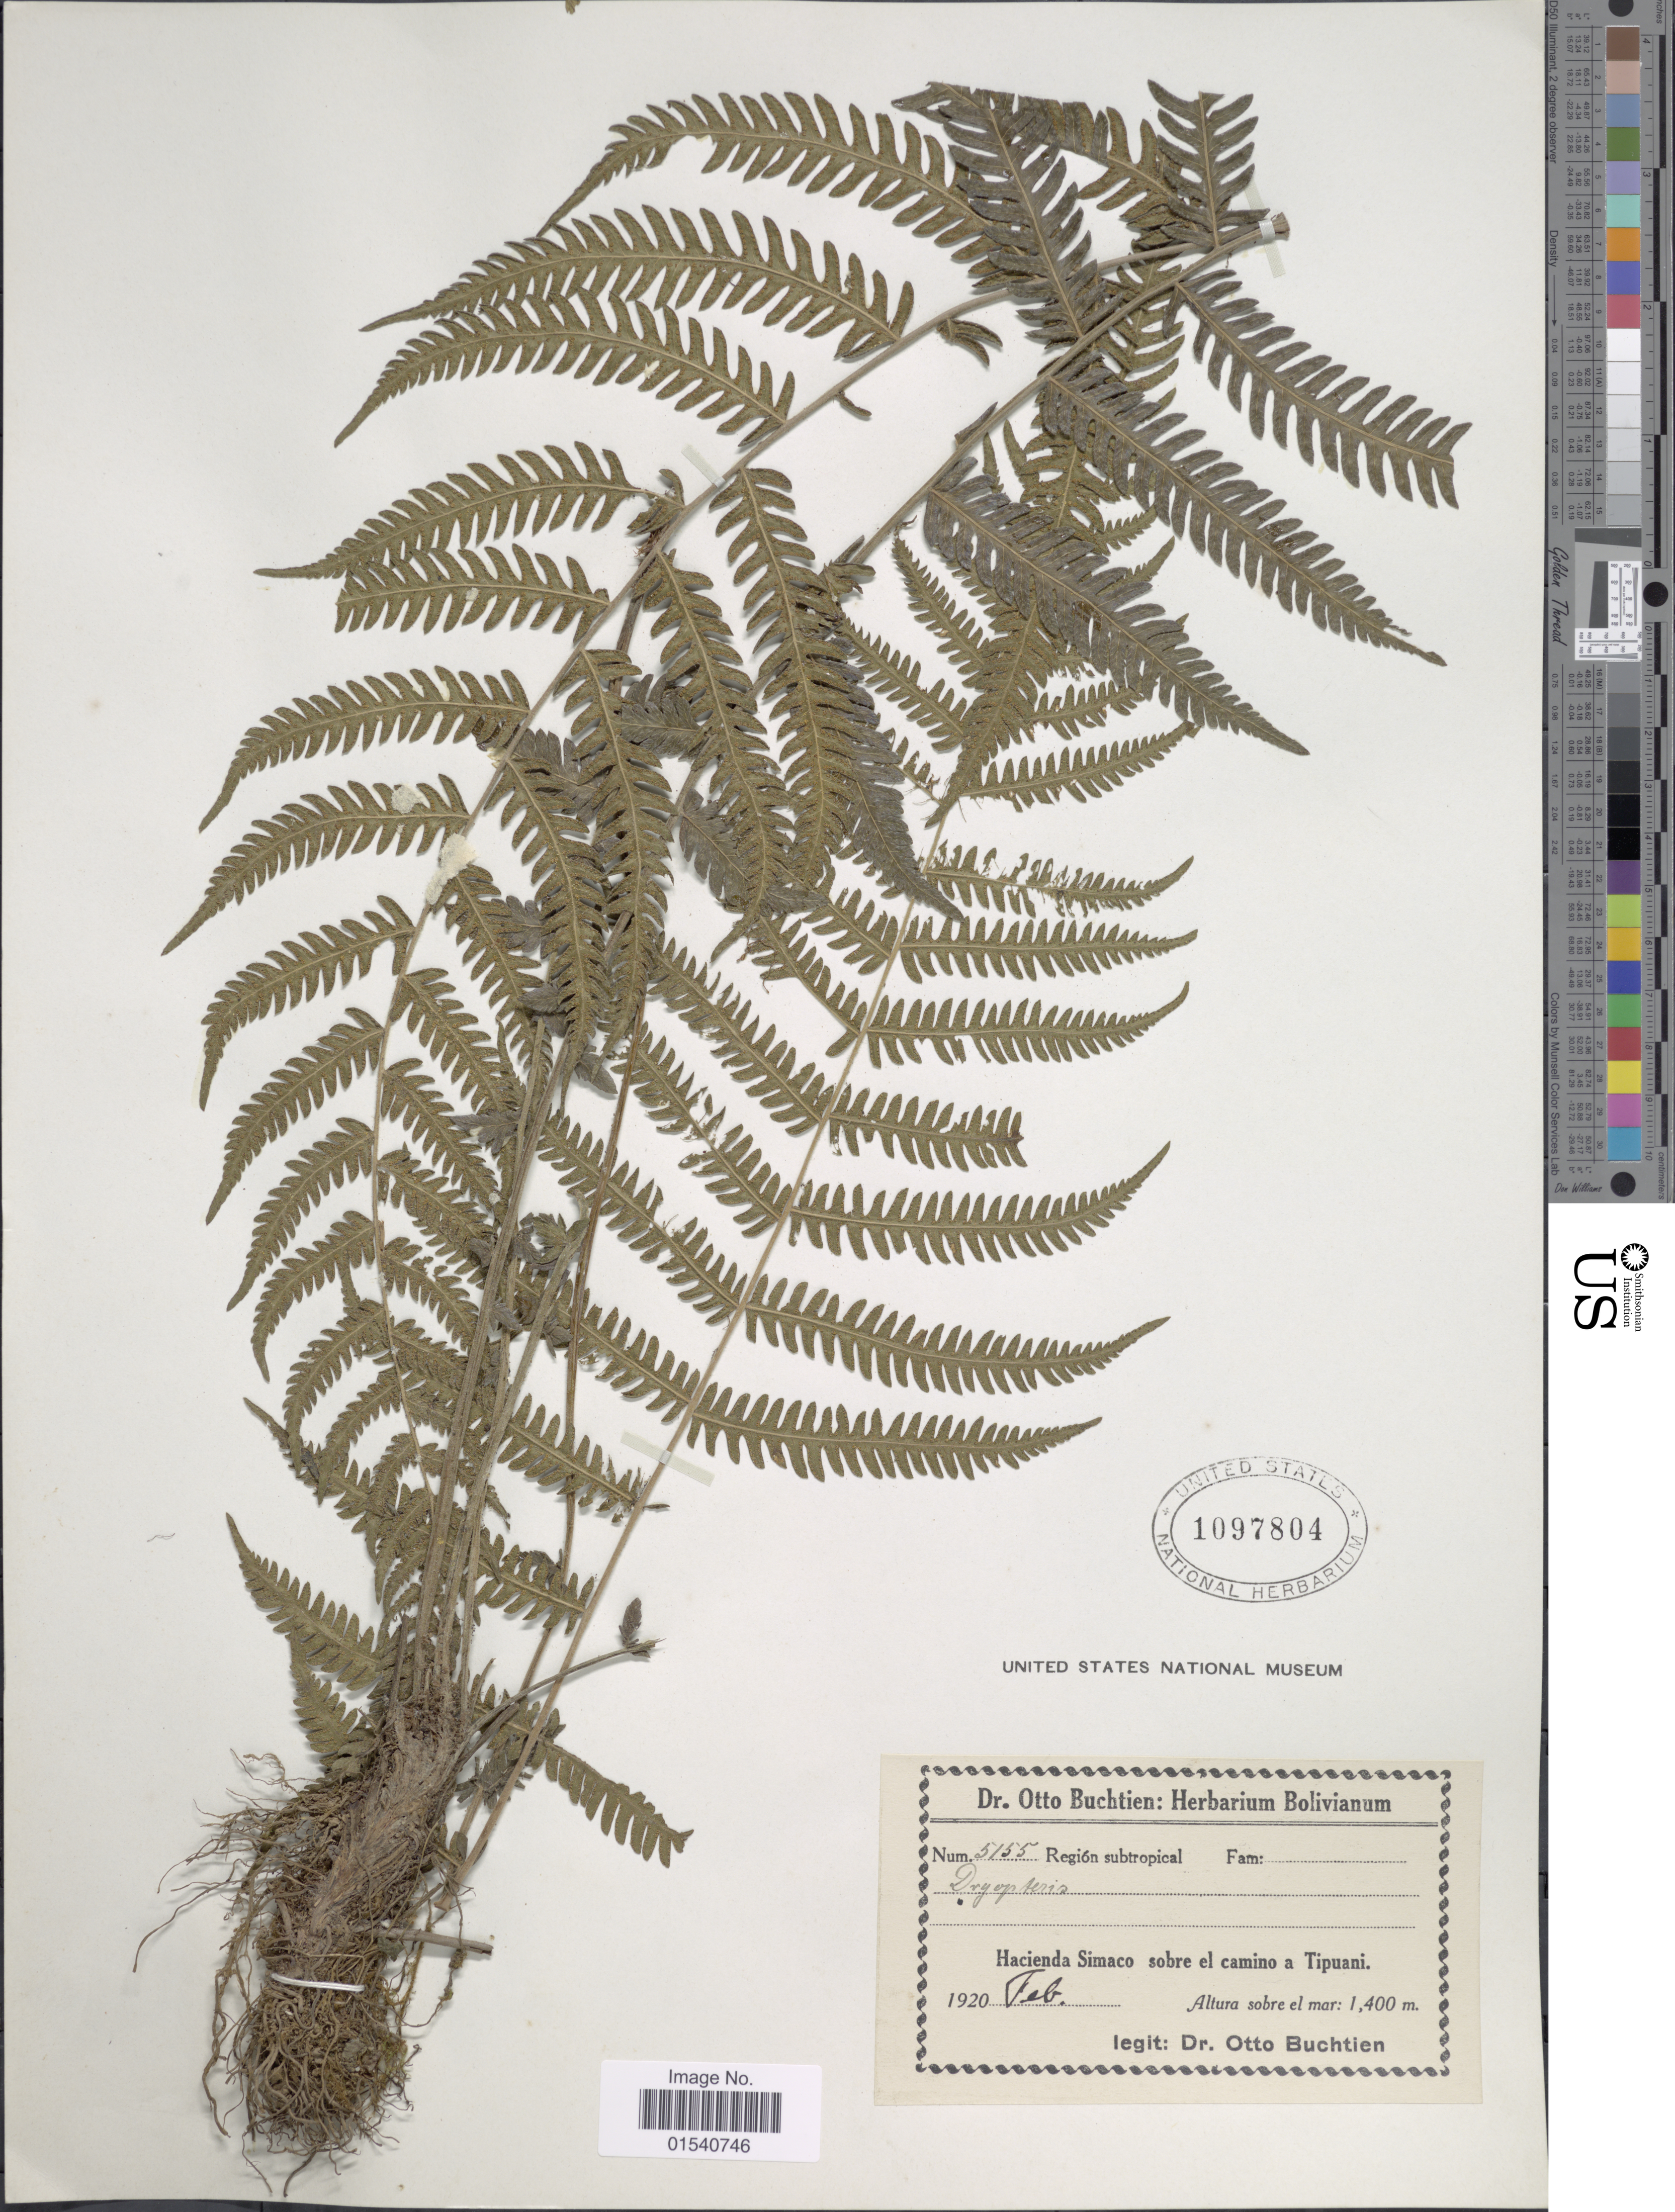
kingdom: Plantae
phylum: Tracheophyta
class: Polypodiopsida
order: Polypodiales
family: Thelypteridaceae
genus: Amauropelta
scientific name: Amauropelta rivulariformis (Rosenst.) comb. nov., ined 2015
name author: (Rosenst.)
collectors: O. Buchtien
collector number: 5155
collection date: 1920-02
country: Bolivia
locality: Hacienda Simaco sobre el camino a Tipuani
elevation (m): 1400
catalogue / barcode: US 1097804